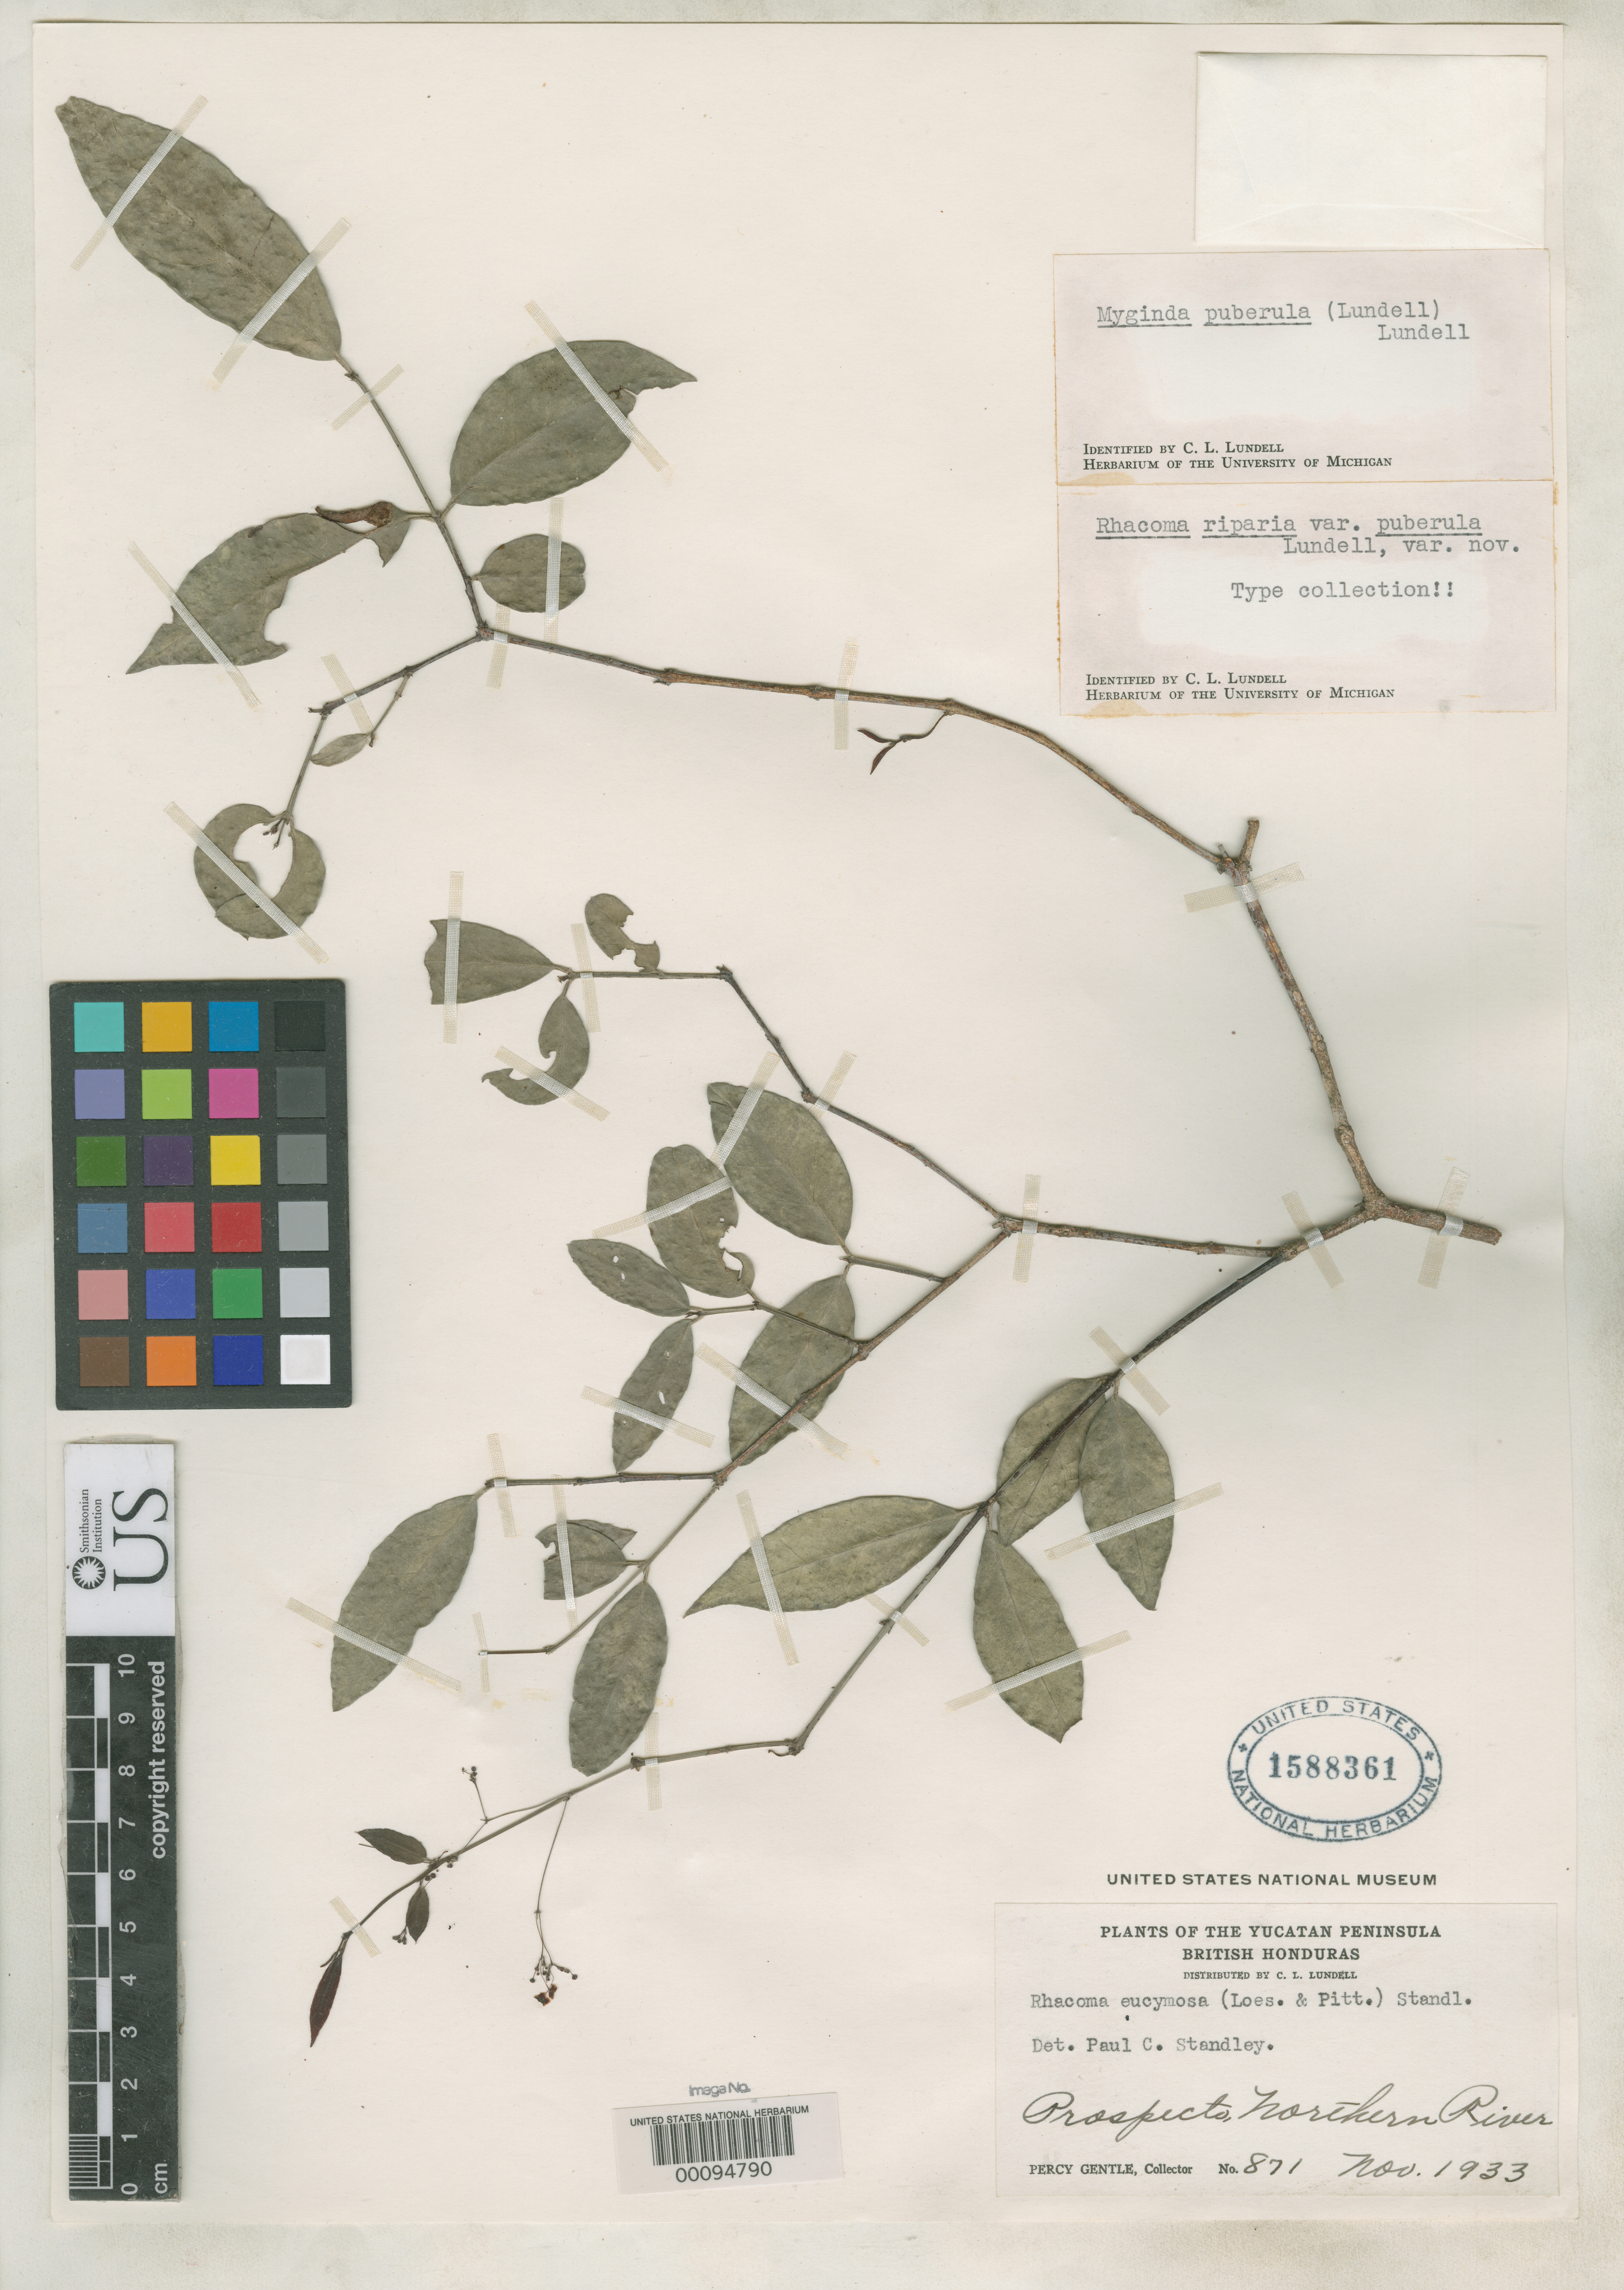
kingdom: Plantae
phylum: Tracheophyta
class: Magnoliopsida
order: Celastrales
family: Celastraceae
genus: Rhacoma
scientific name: Rhacoma riparia var. puberula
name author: Lundell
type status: Isotype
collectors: P. H. Gentle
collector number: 871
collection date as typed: Nov 1933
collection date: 1933-11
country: Belize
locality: Prospecto, Northern River.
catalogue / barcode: US 1588361